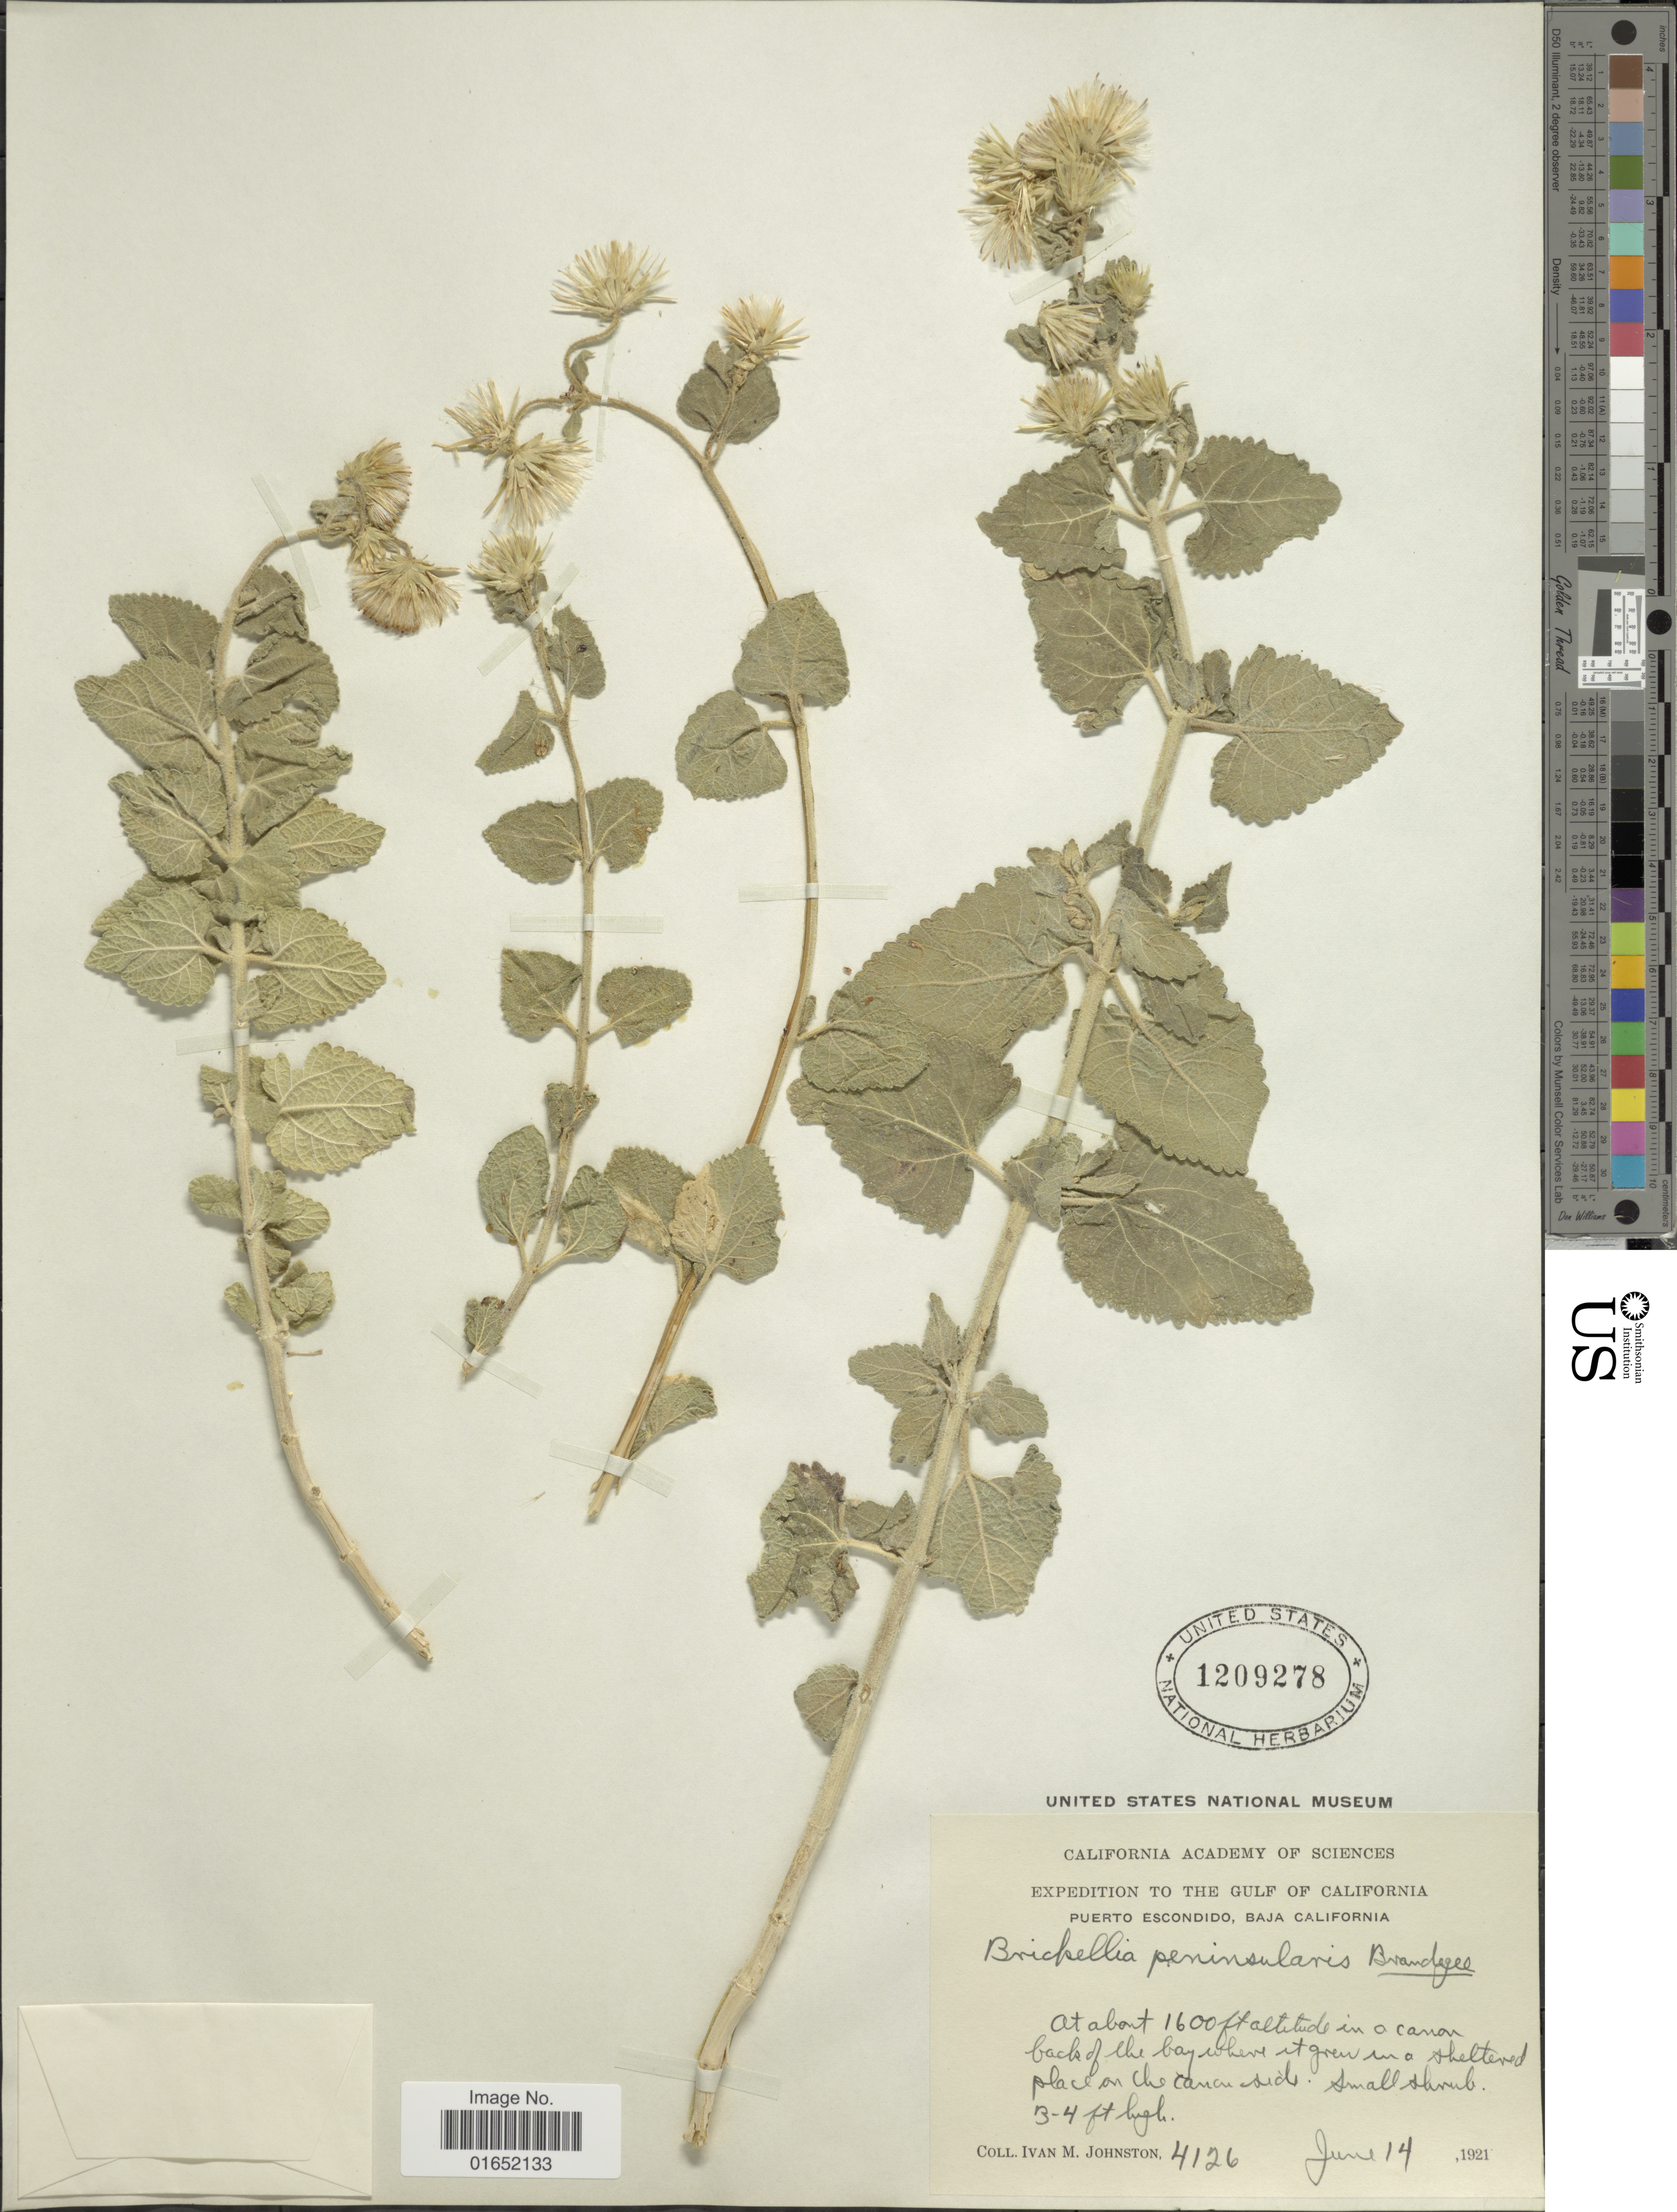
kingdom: Plantae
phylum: Tracheophyta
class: Magnoliopsida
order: Asterales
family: Asteraceae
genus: Brickellia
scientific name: Brickellia peninsularis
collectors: I.M. Johnston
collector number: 4126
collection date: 1921-06-14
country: Mexico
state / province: Baja California Sur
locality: The Gulf of California, Puerto Escondido, in a canon back of the bay where it grew in a shelltered place on the canon side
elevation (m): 488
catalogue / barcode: US 1209278